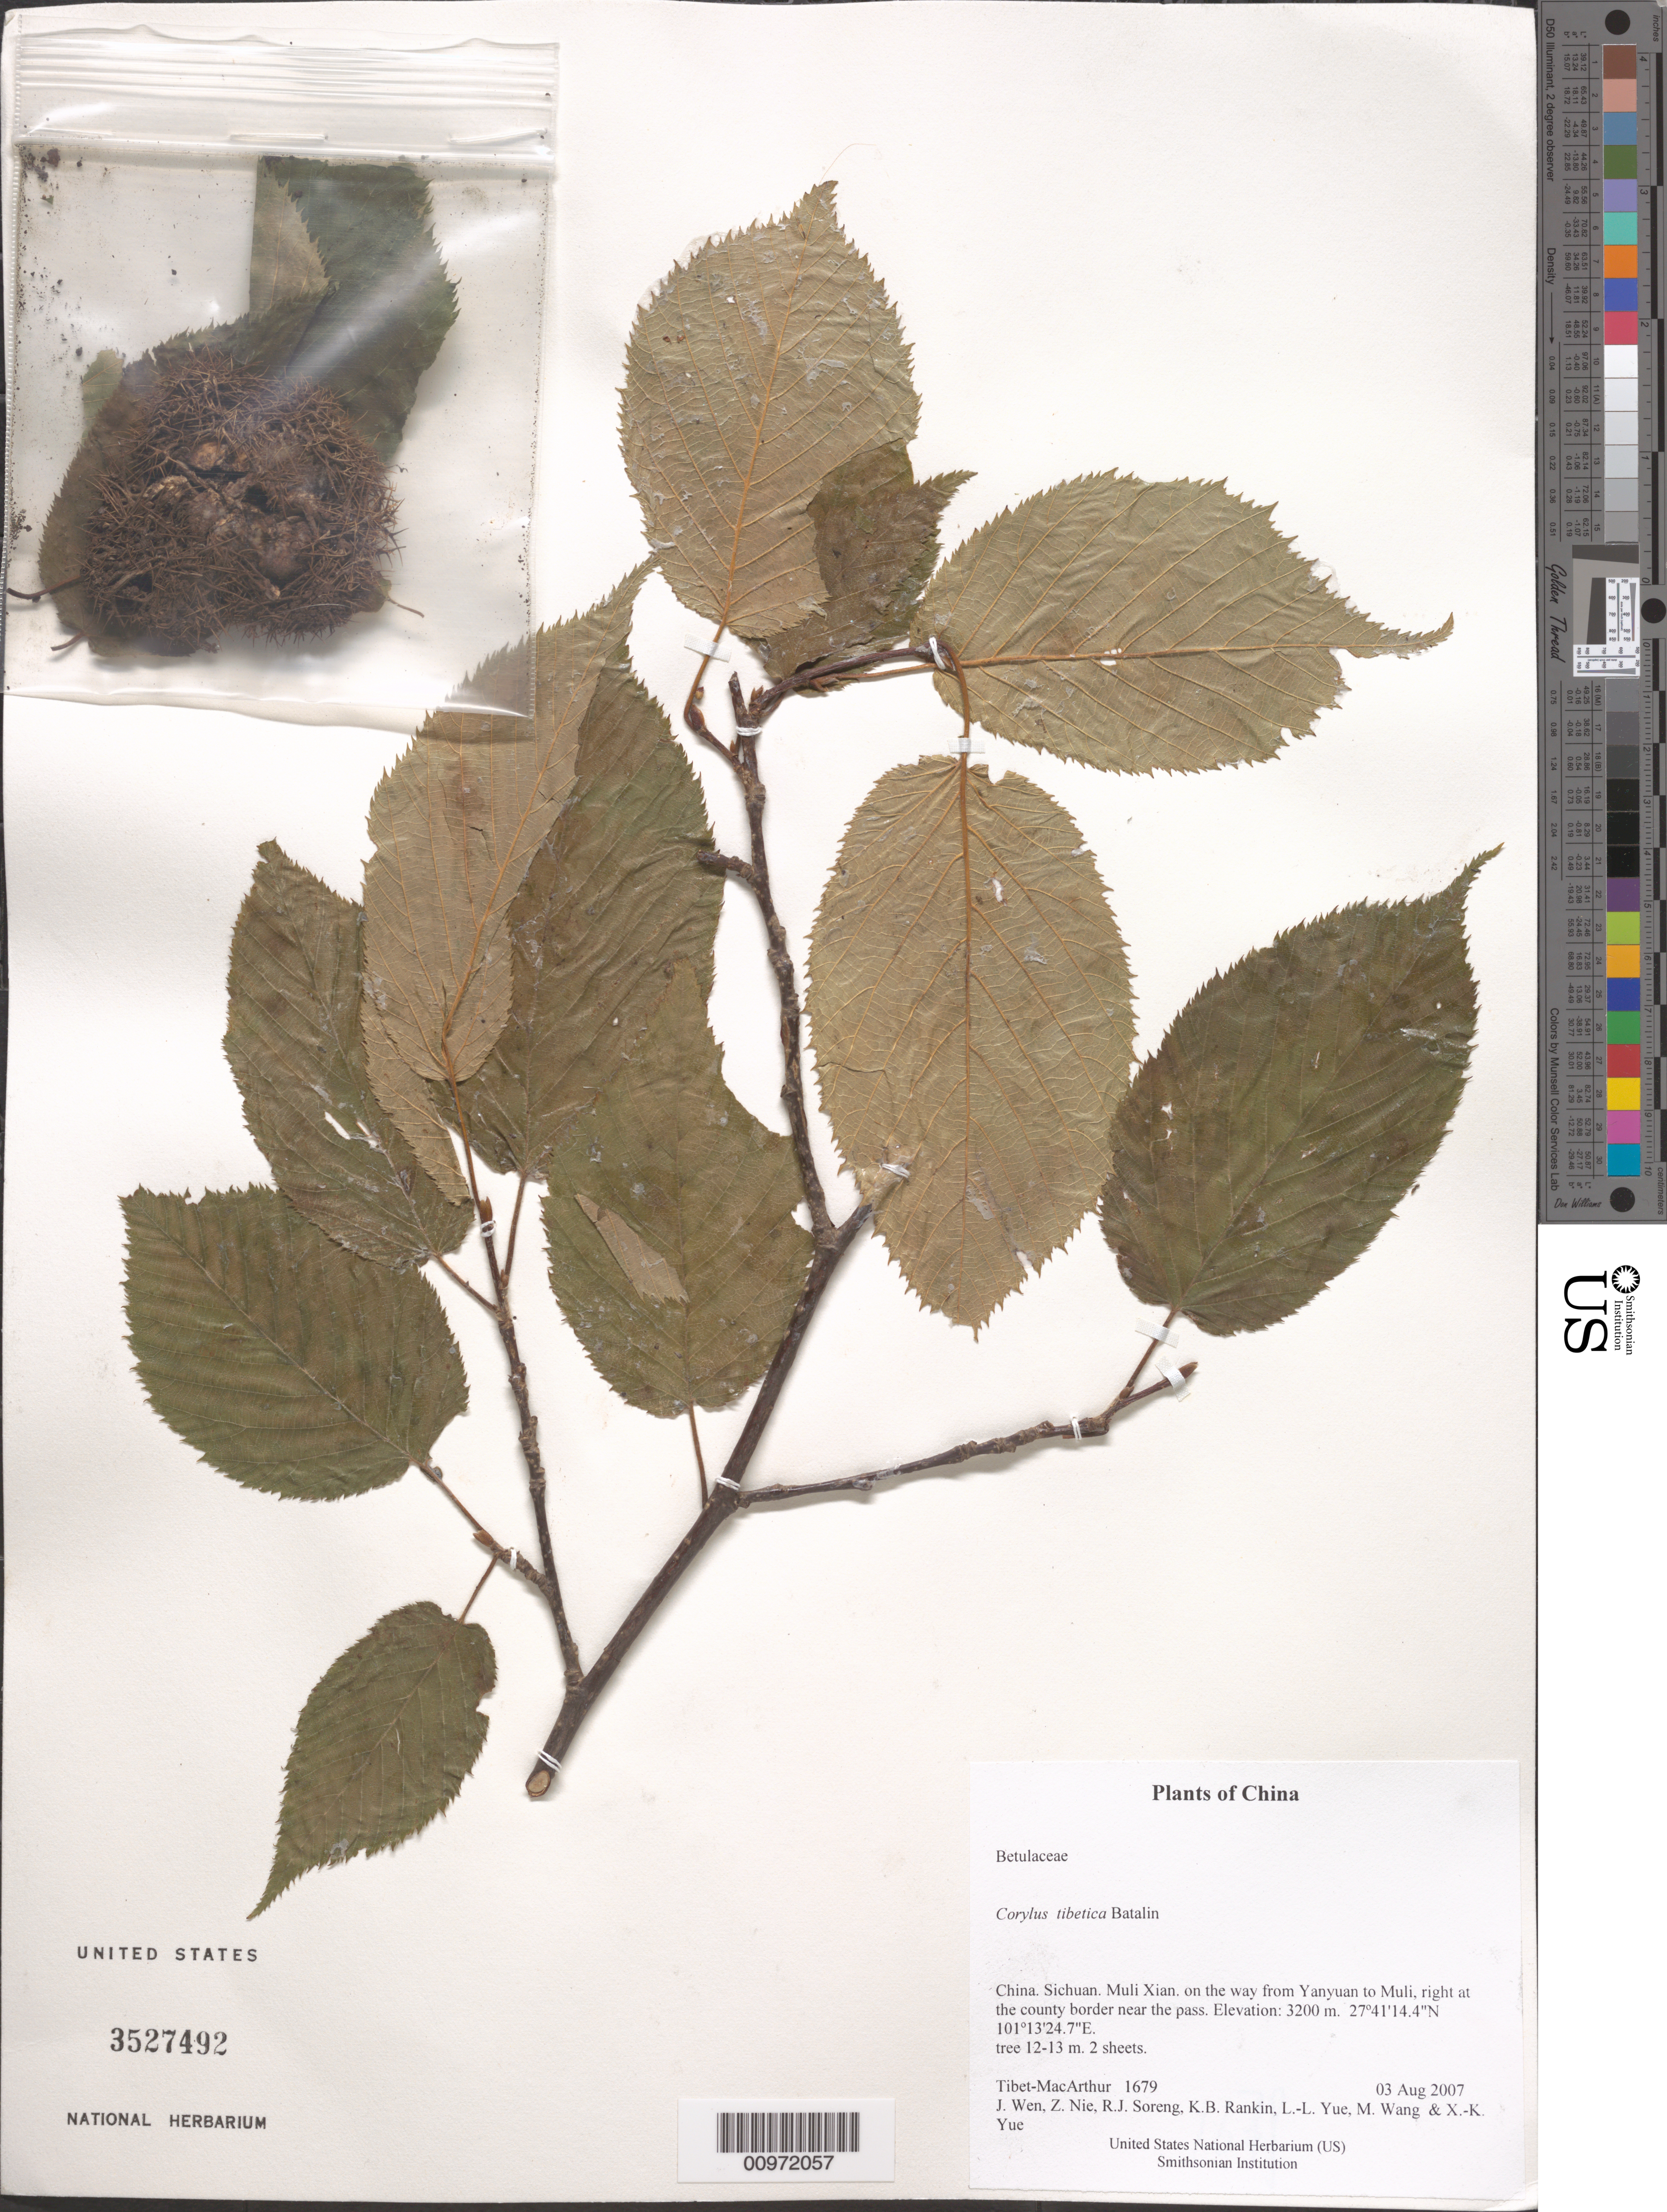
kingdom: Plantae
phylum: Tracheophyta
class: Magnoliopsida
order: Fagales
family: Betulaceae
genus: Corylus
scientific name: Corylus tibetica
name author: Batalin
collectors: Tibet-MacArthur, J. Wen, Z. Nie, R. J. Soreng, K. Rankin, L. Yue, M. Wang & X. Yue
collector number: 1679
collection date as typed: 03 Aug 2007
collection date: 2007-08-03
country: China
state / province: Sichuan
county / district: Muli Xian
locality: on the way from Yanyuan to Muli, right at the county border near the pass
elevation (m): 3200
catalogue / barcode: US 3527492